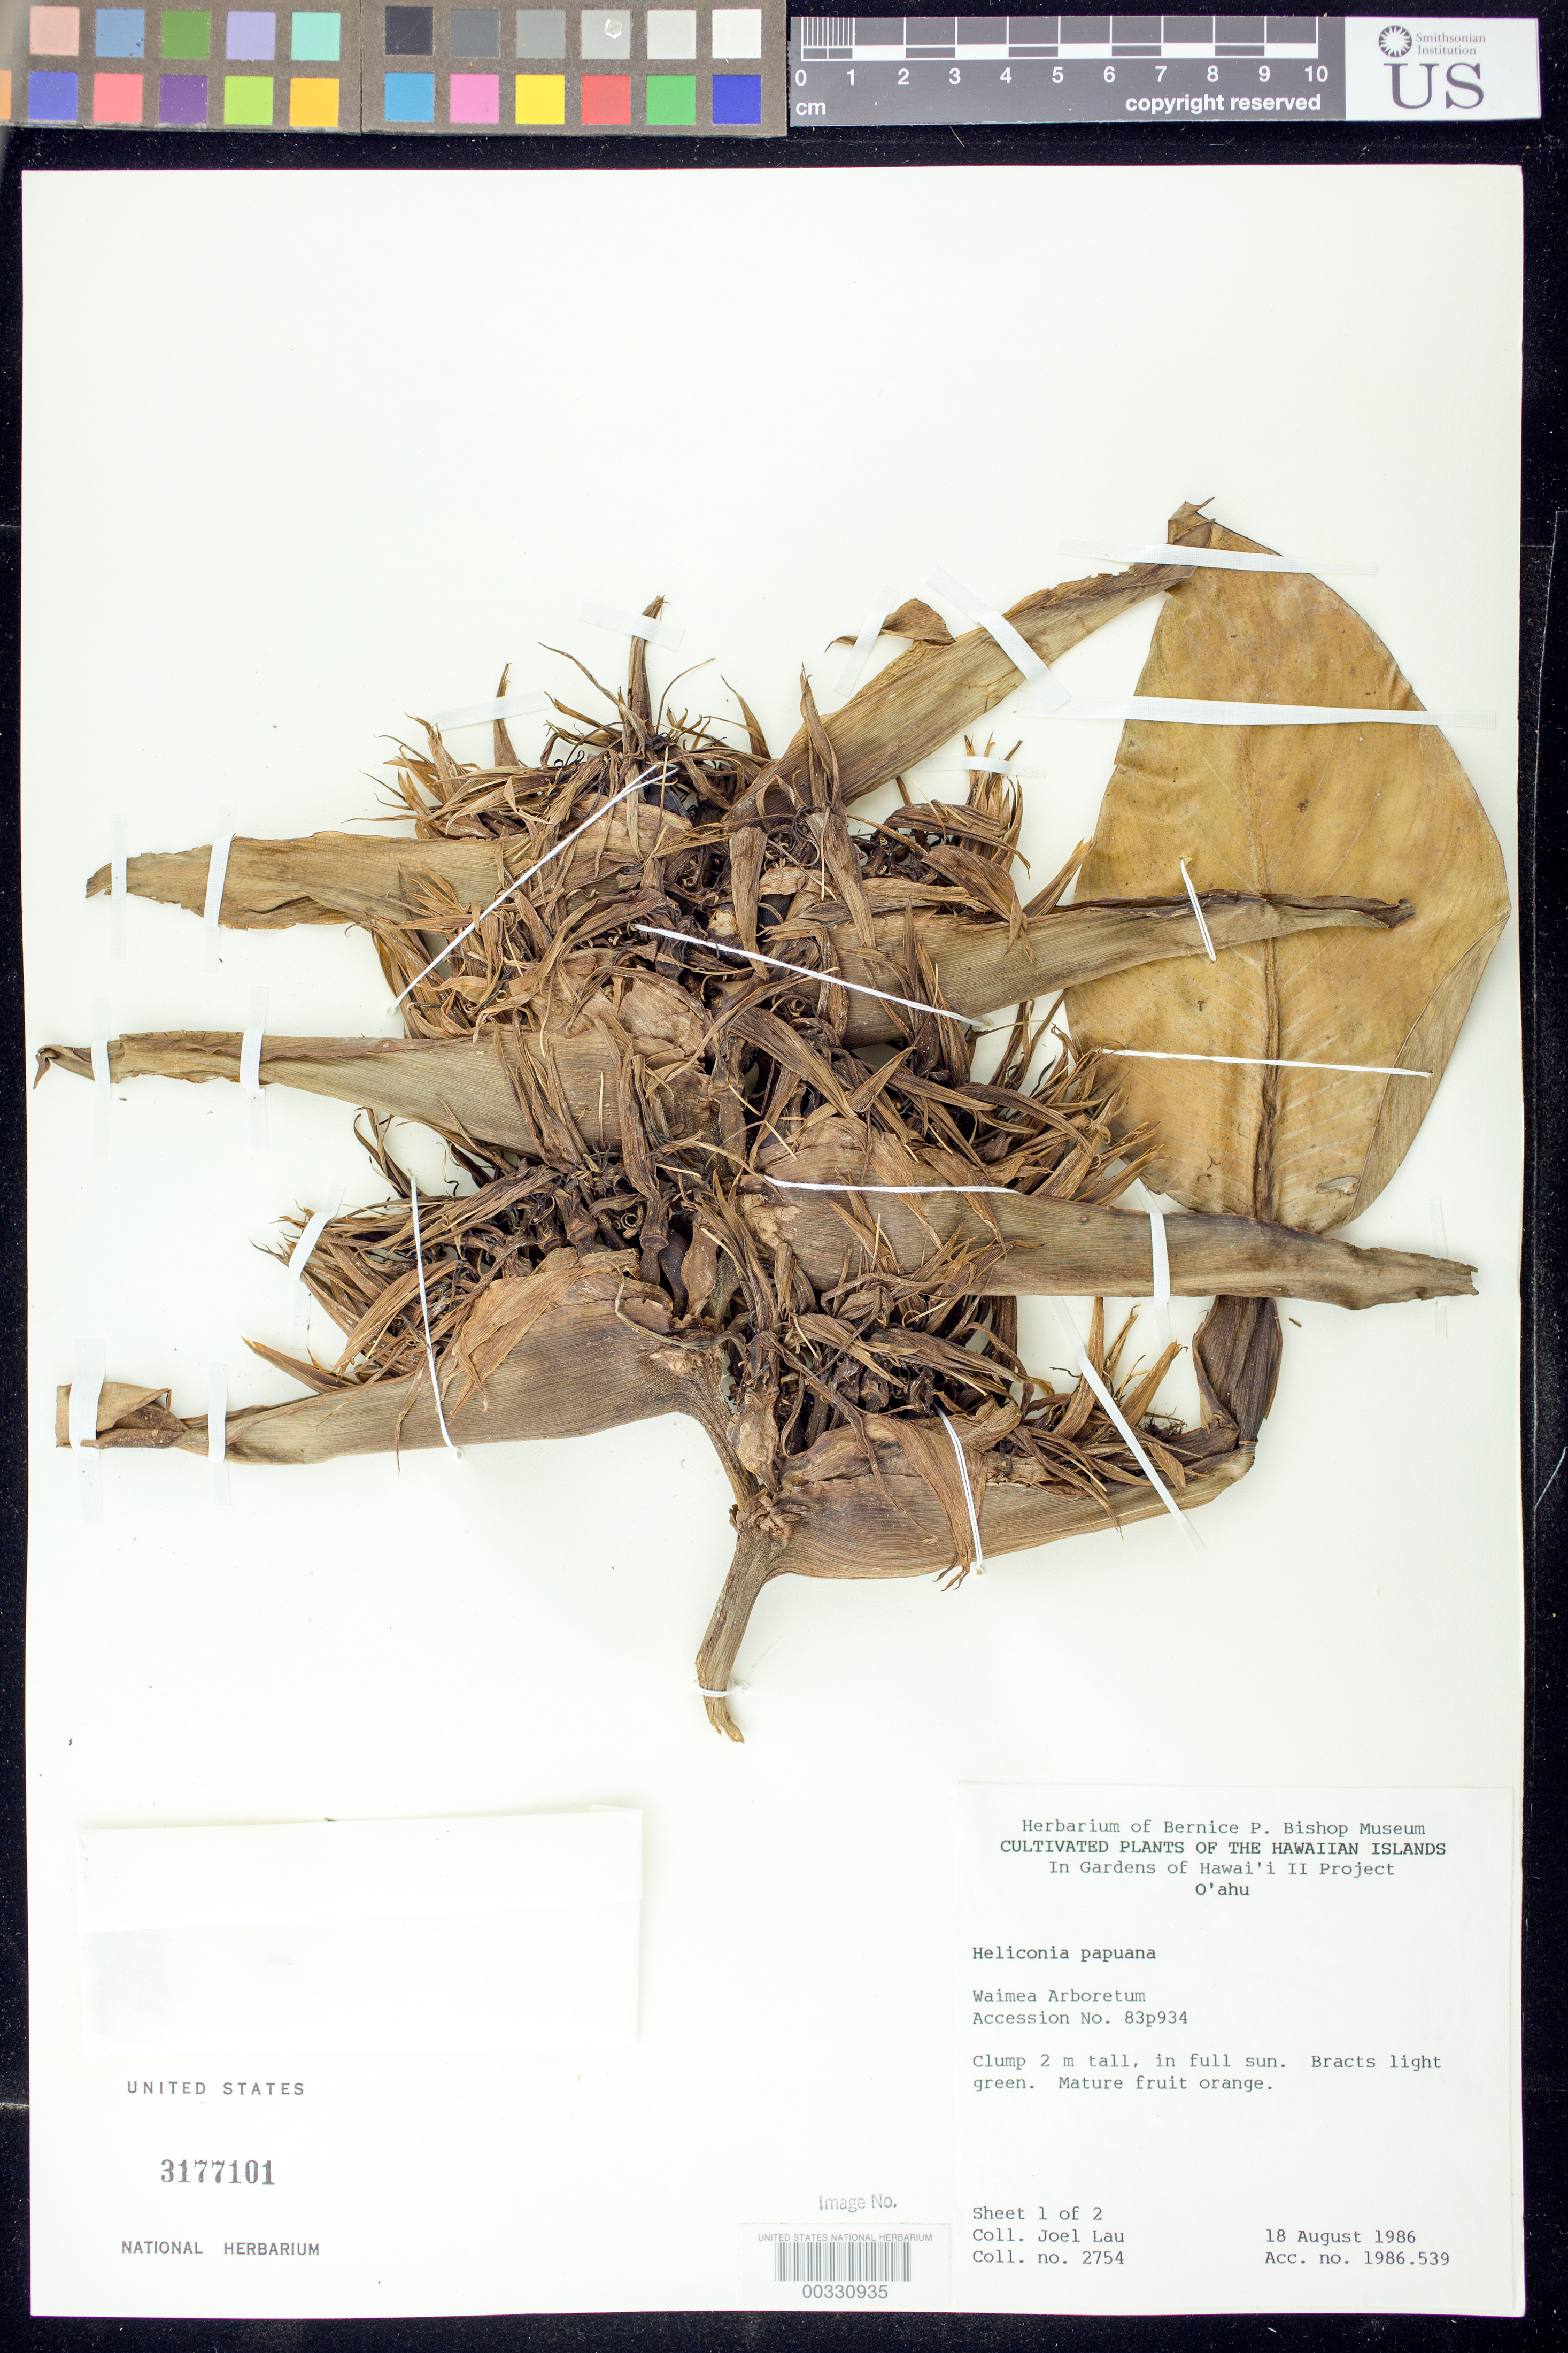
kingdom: Plantae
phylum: Tracheophyta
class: Liliopsida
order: Zingiberales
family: Heliconiaceae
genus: Heliconia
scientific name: Heliconia papuana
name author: W.J. Kress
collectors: J. Lau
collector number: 2754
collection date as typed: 18 Aug 1986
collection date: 1986-08-18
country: United States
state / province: Florida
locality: Southern Florida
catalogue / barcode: US 3177101